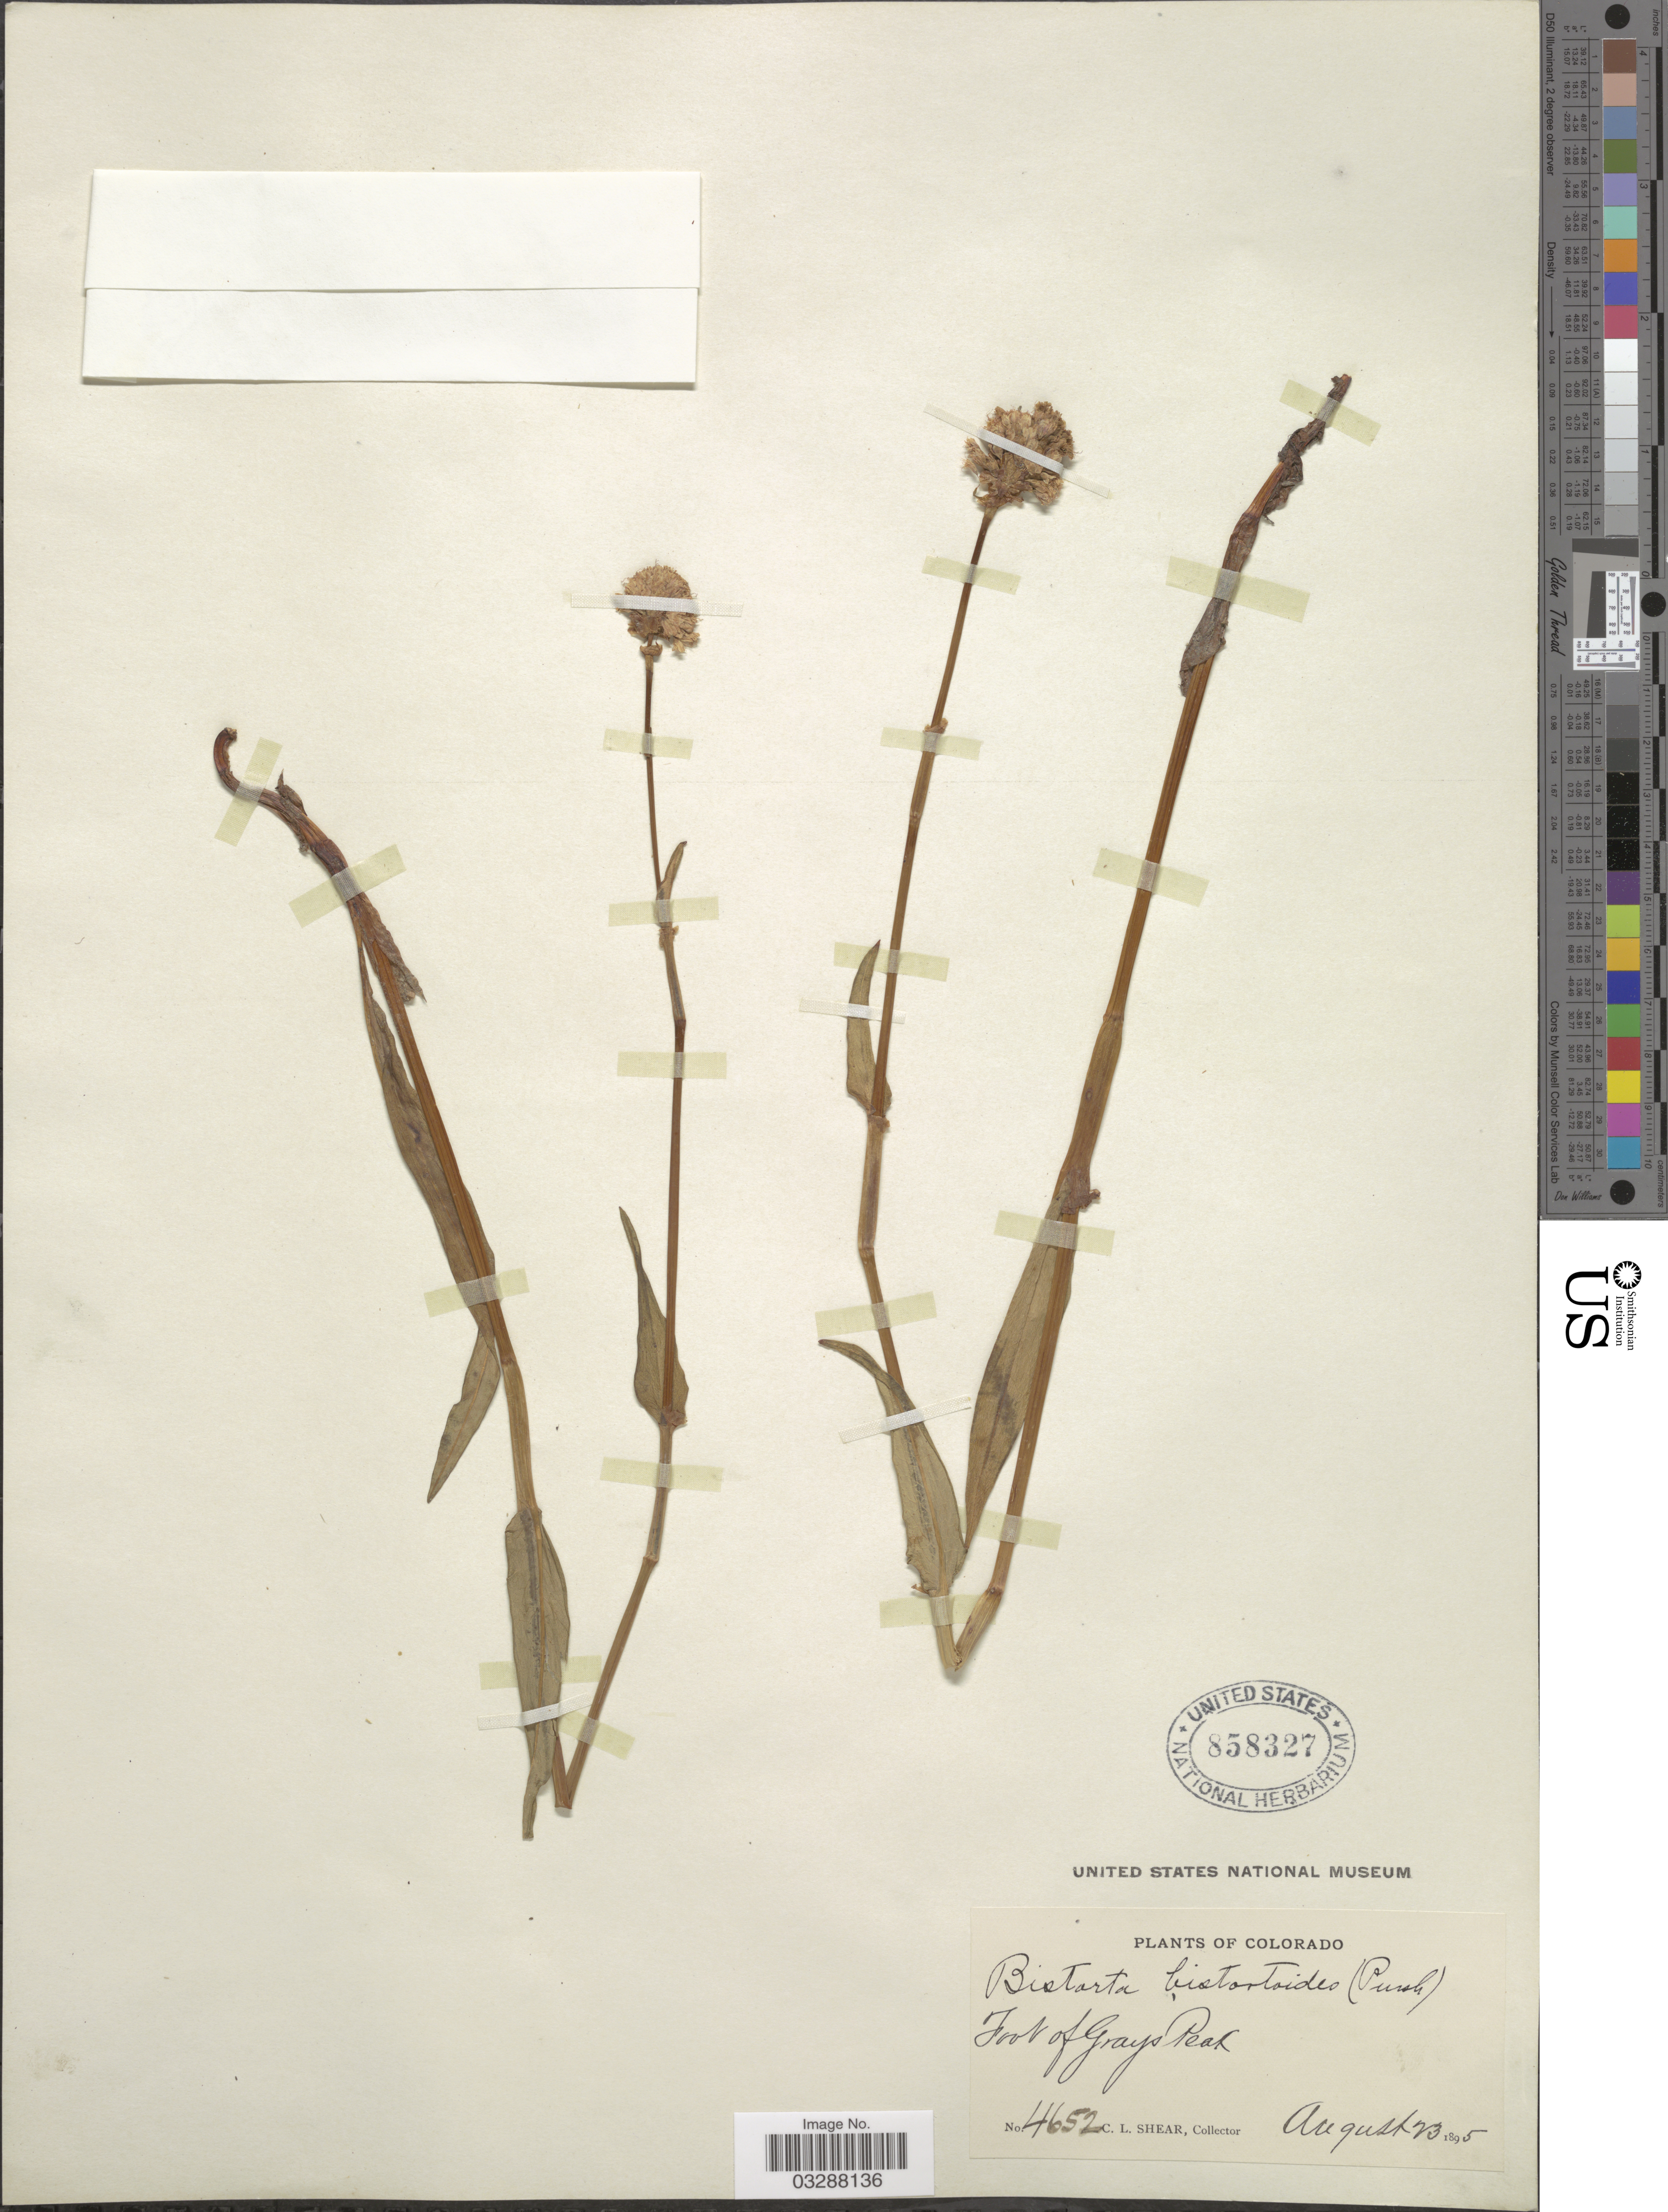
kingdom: Plantae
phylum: Tracheophyta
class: Magnoliopsida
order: Caryophyllales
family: Polygonaceae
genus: Bistorta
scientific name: Bistorta bistortoides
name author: (Pursh) Small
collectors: C. L. Shear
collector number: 4652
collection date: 1895-08-23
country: United States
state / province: Colorado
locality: Foot of Grays Peak.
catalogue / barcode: US 858327